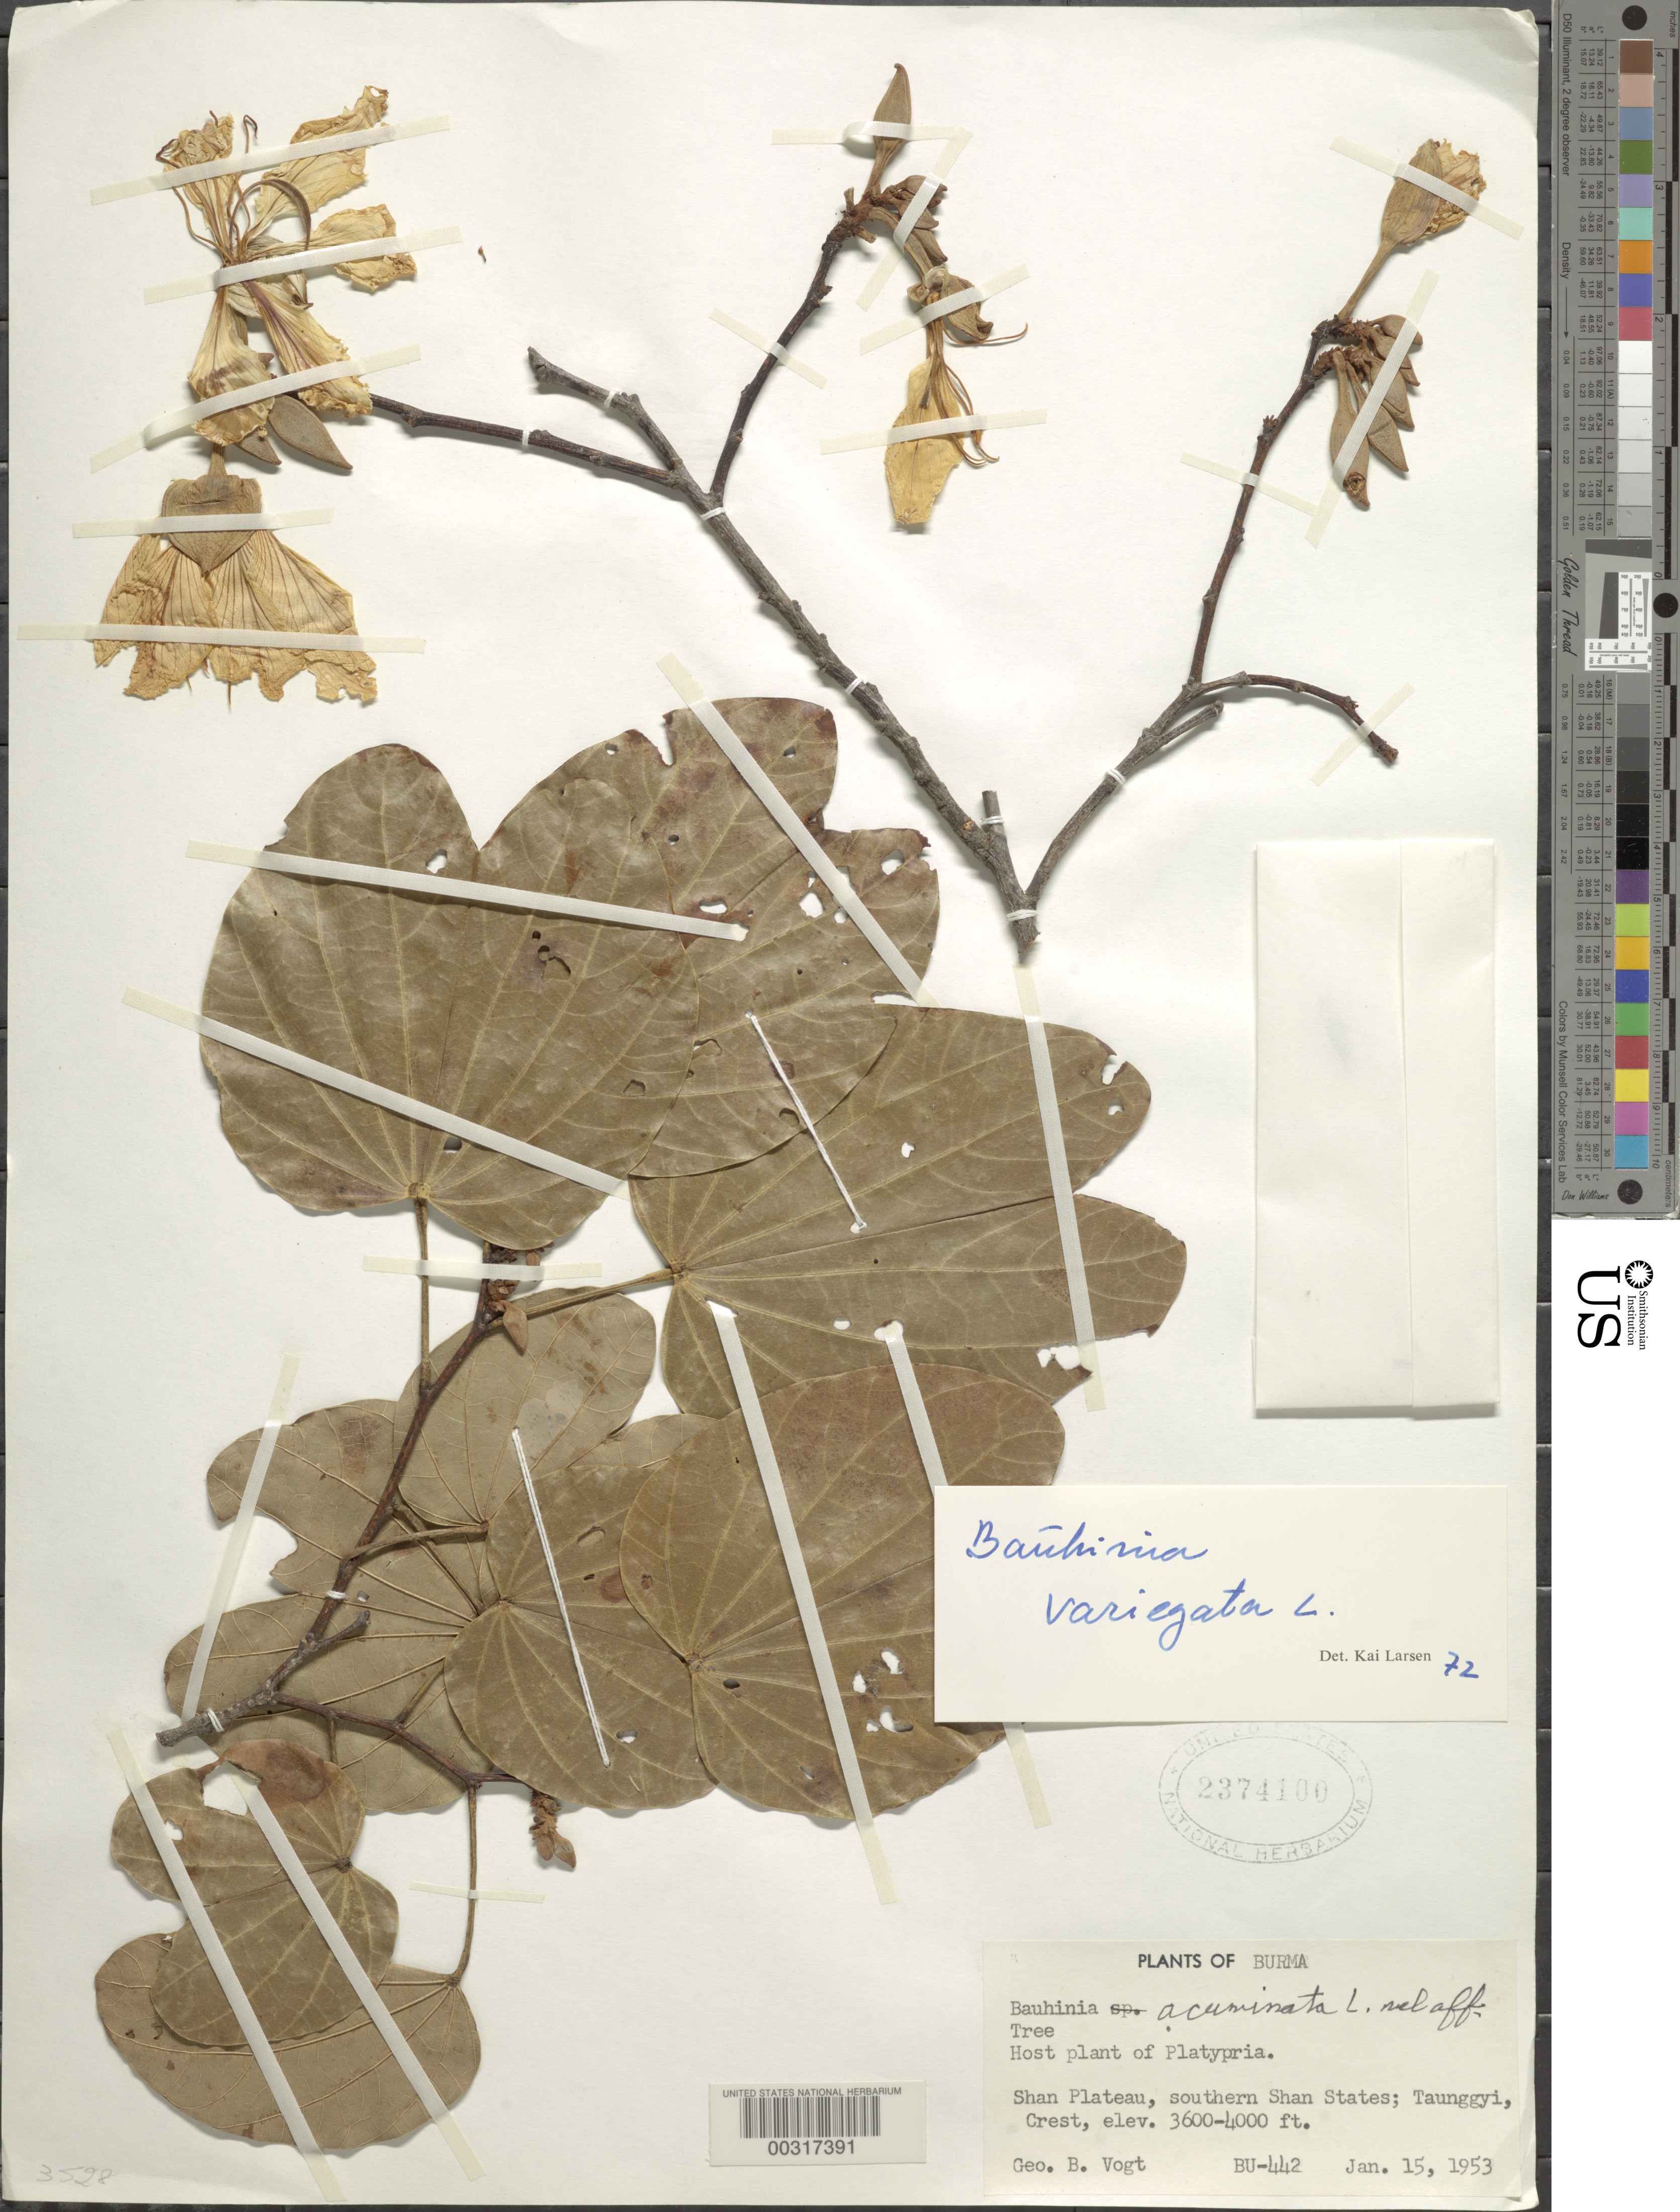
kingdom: Plantae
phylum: Tracheophyta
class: Magnoliopsida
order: Fabales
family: Fabaceae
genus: Phanera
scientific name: Phanera variegata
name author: (L.) Benth.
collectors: G. B. Vogt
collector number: Bu-442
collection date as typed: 15 Jan 1953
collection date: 1953-01-15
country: Myanmar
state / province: Shan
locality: Shan Plateau; Taunggyi; crest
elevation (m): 1097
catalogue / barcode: US 2374100